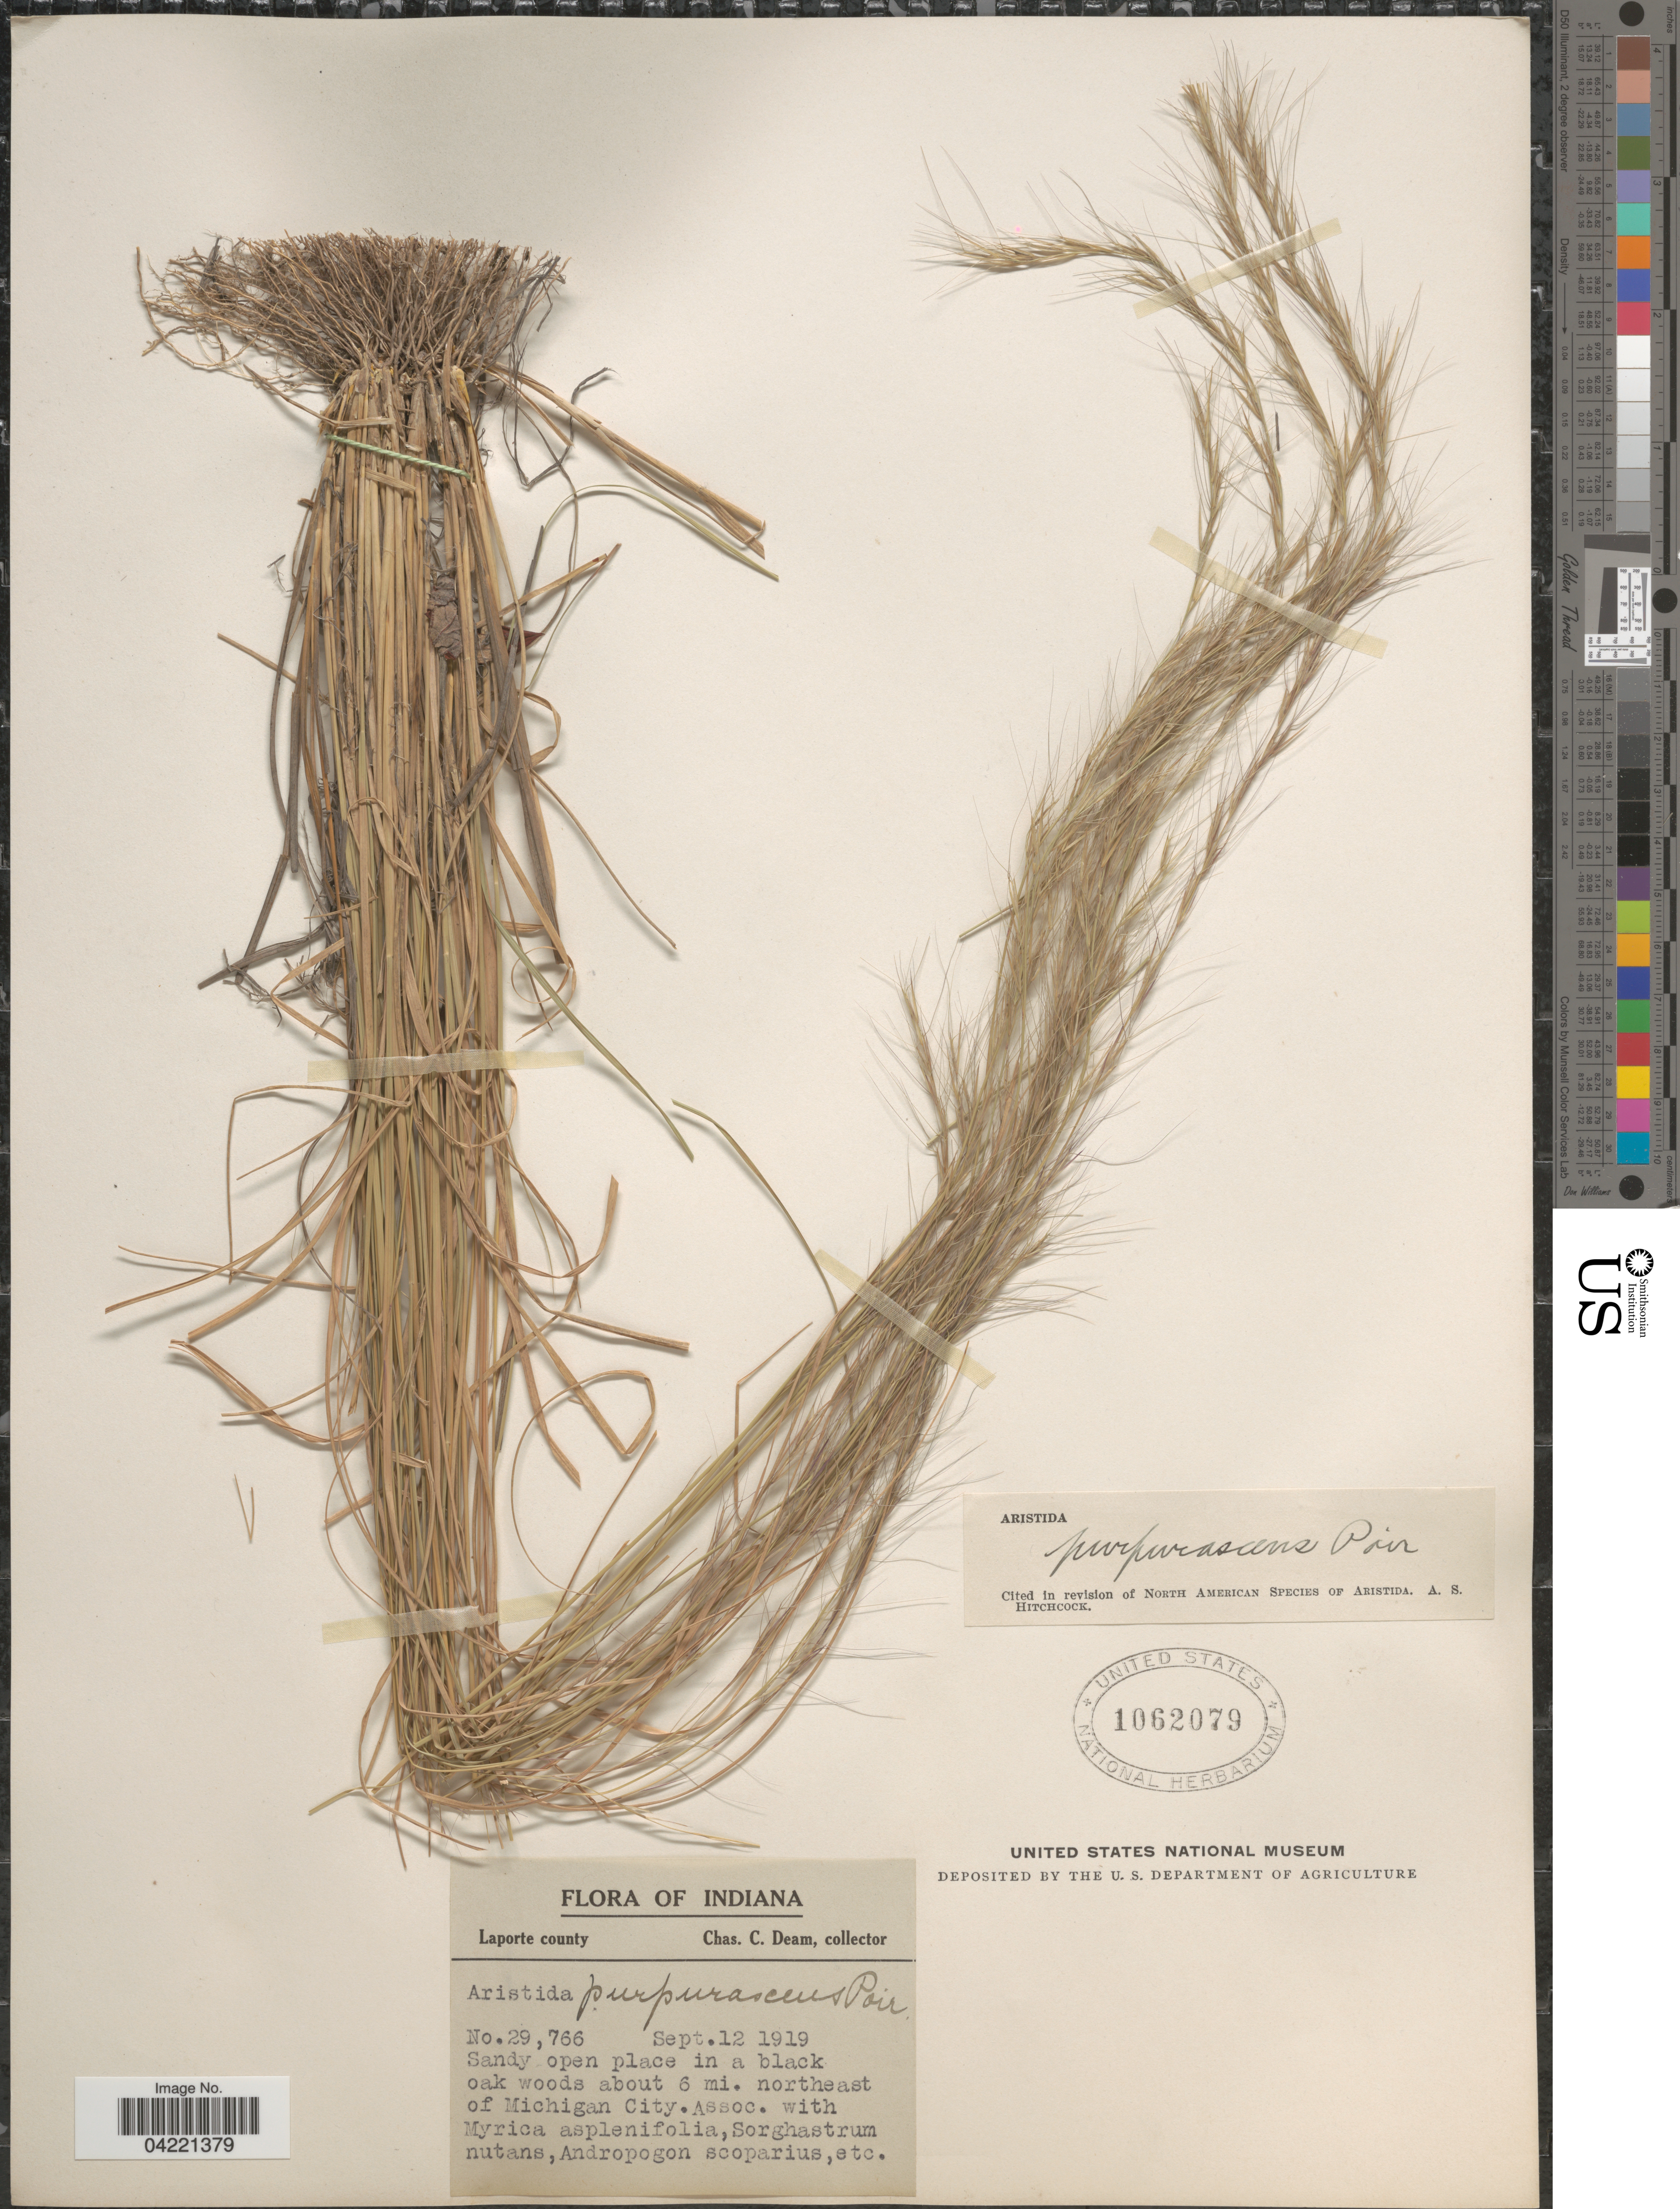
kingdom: Plantae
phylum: Tracheophyta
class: Liliopsida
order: Poales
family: Poaceae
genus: Aristida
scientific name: Aristida purpurascens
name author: Poir.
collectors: C. C. Deam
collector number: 29766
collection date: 1919-09-12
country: United States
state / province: Indiana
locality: Laporte county. Sandy open place in a black oak woods about 6 mi. northeast of Michigan City.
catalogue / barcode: US 1062079